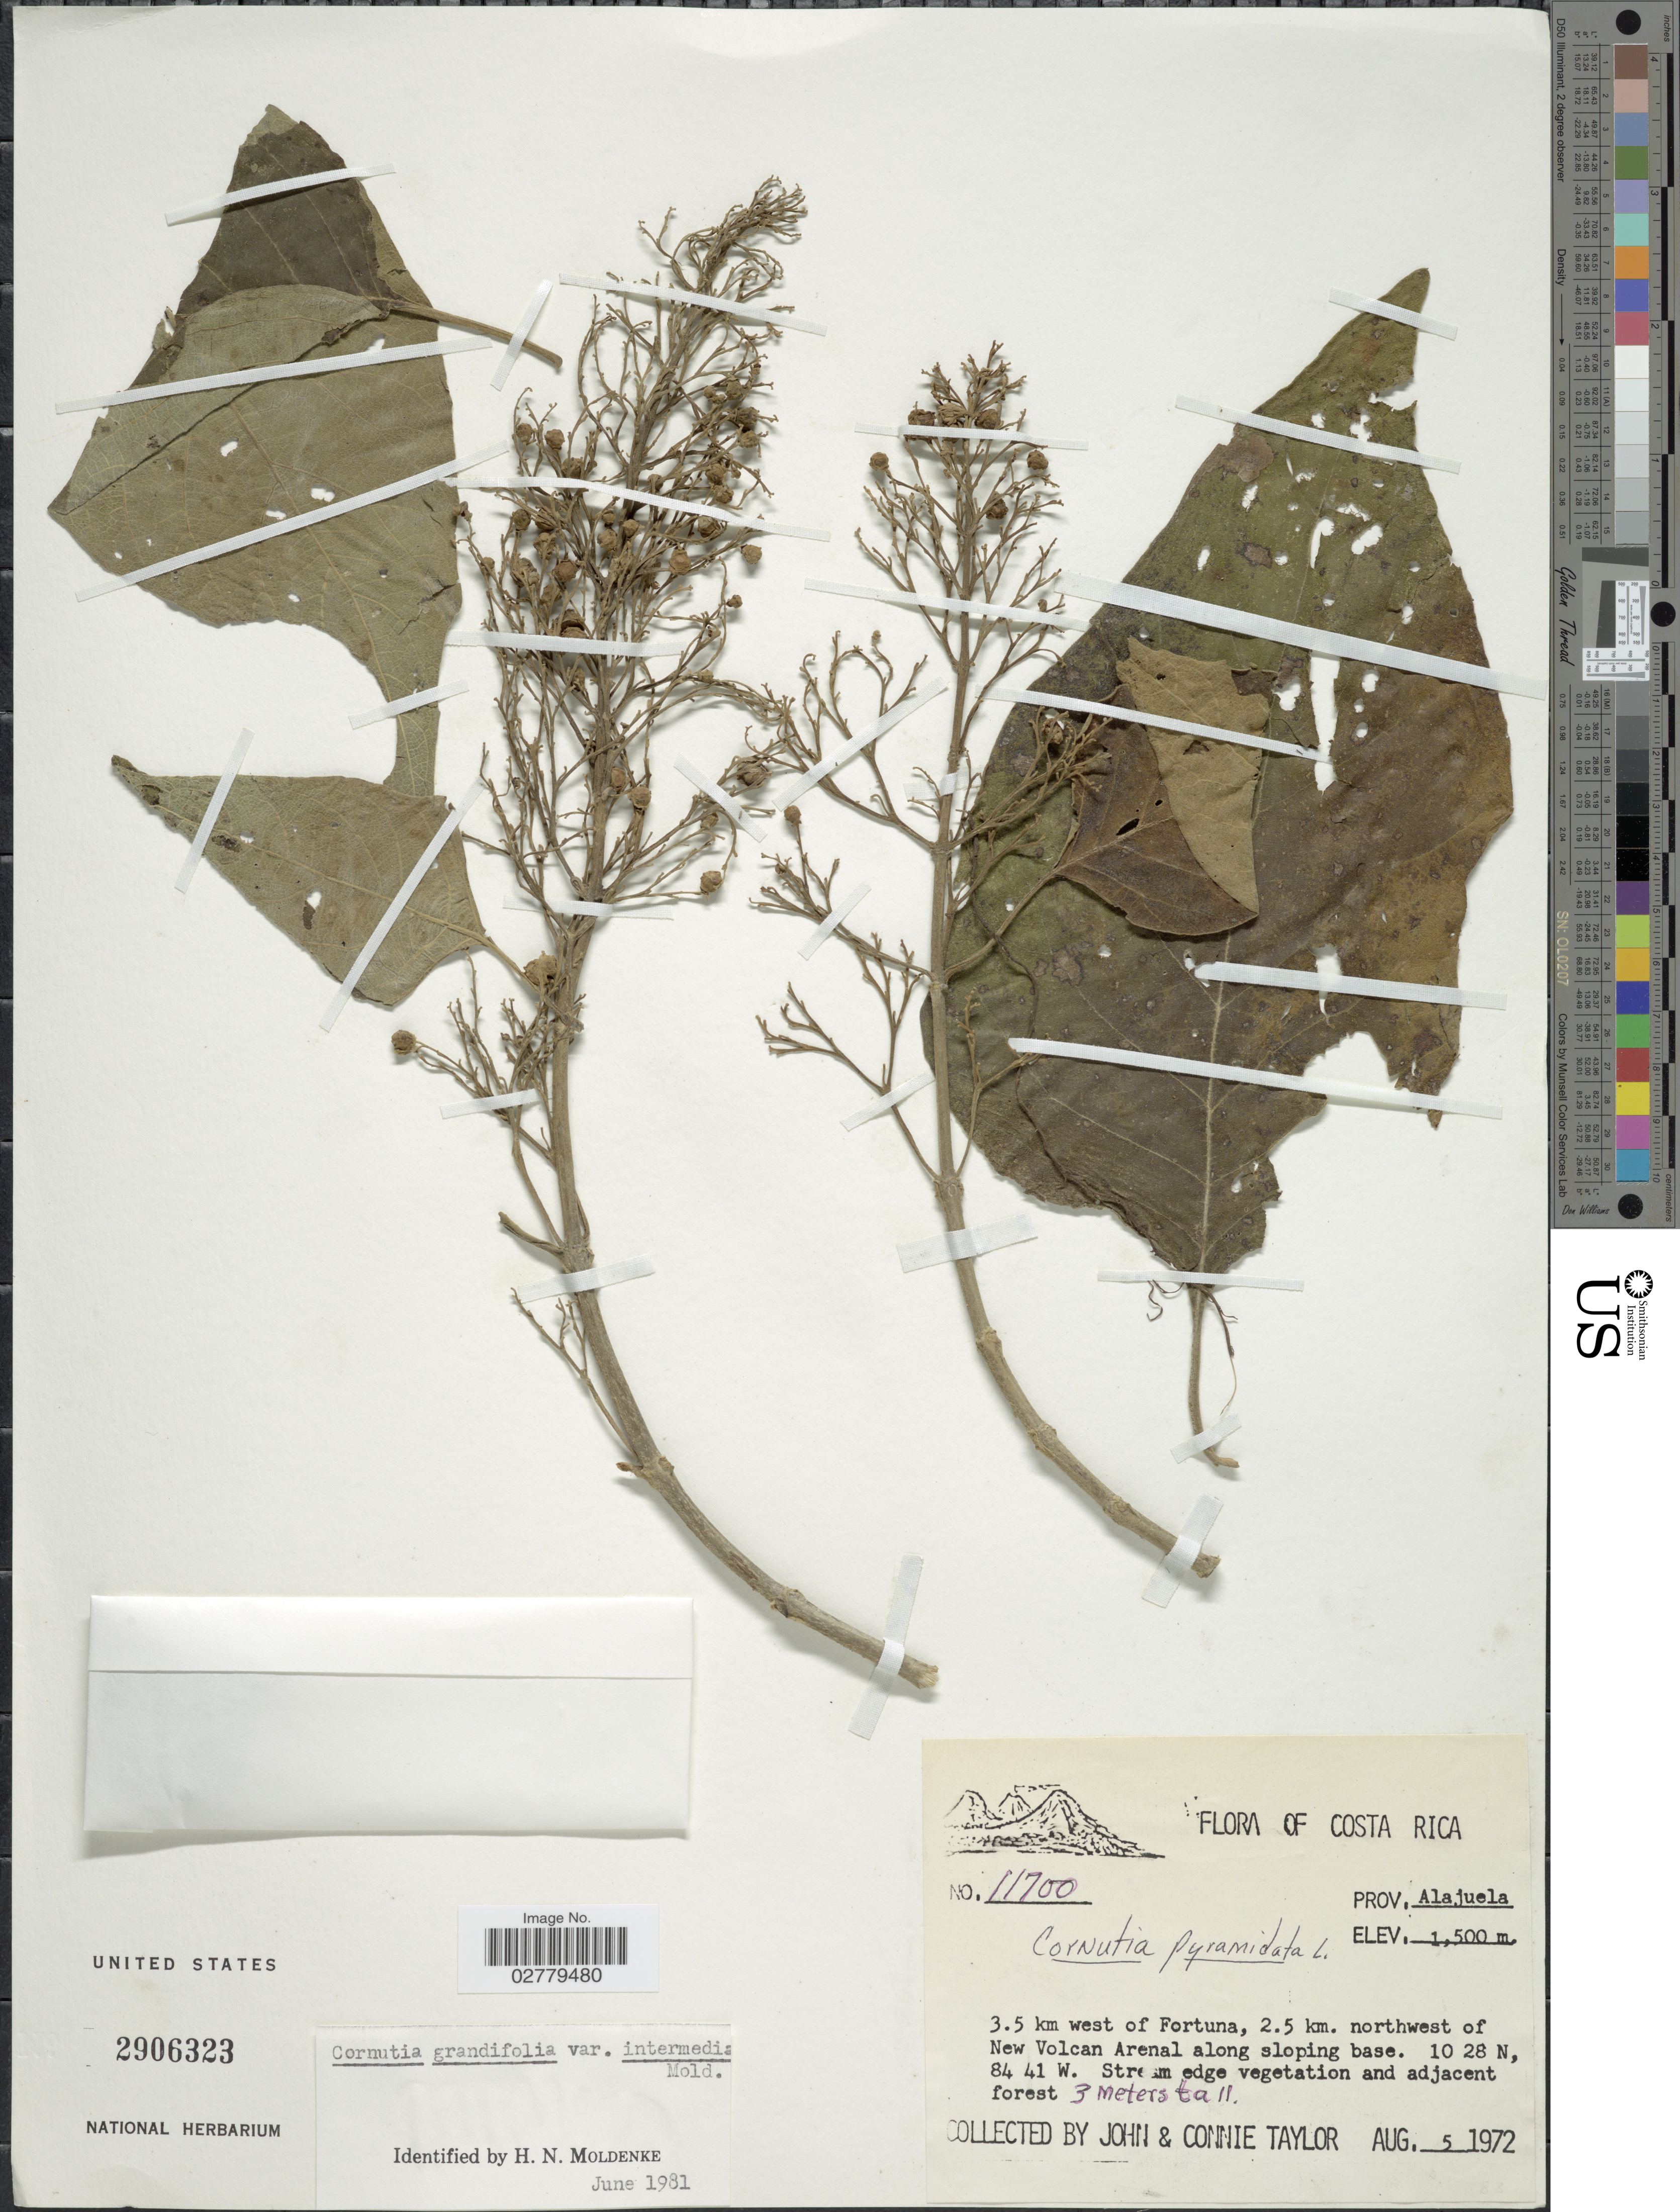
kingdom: Plantae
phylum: Tracheophyta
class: Magnoliopsida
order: Lamiales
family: Lamiaceae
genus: Cornutia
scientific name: Cornutia grandifolia var. intermedia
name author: Moldenke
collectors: J. Taylor & C. Taylor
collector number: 11700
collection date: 1972-08-05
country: Costa Rica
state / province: Alajuela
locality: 3.5 km west of Fortuna, 2.5 km. northwest of New Volcan Arenal along sloping base.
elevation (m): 1500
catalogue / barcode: US 2906323